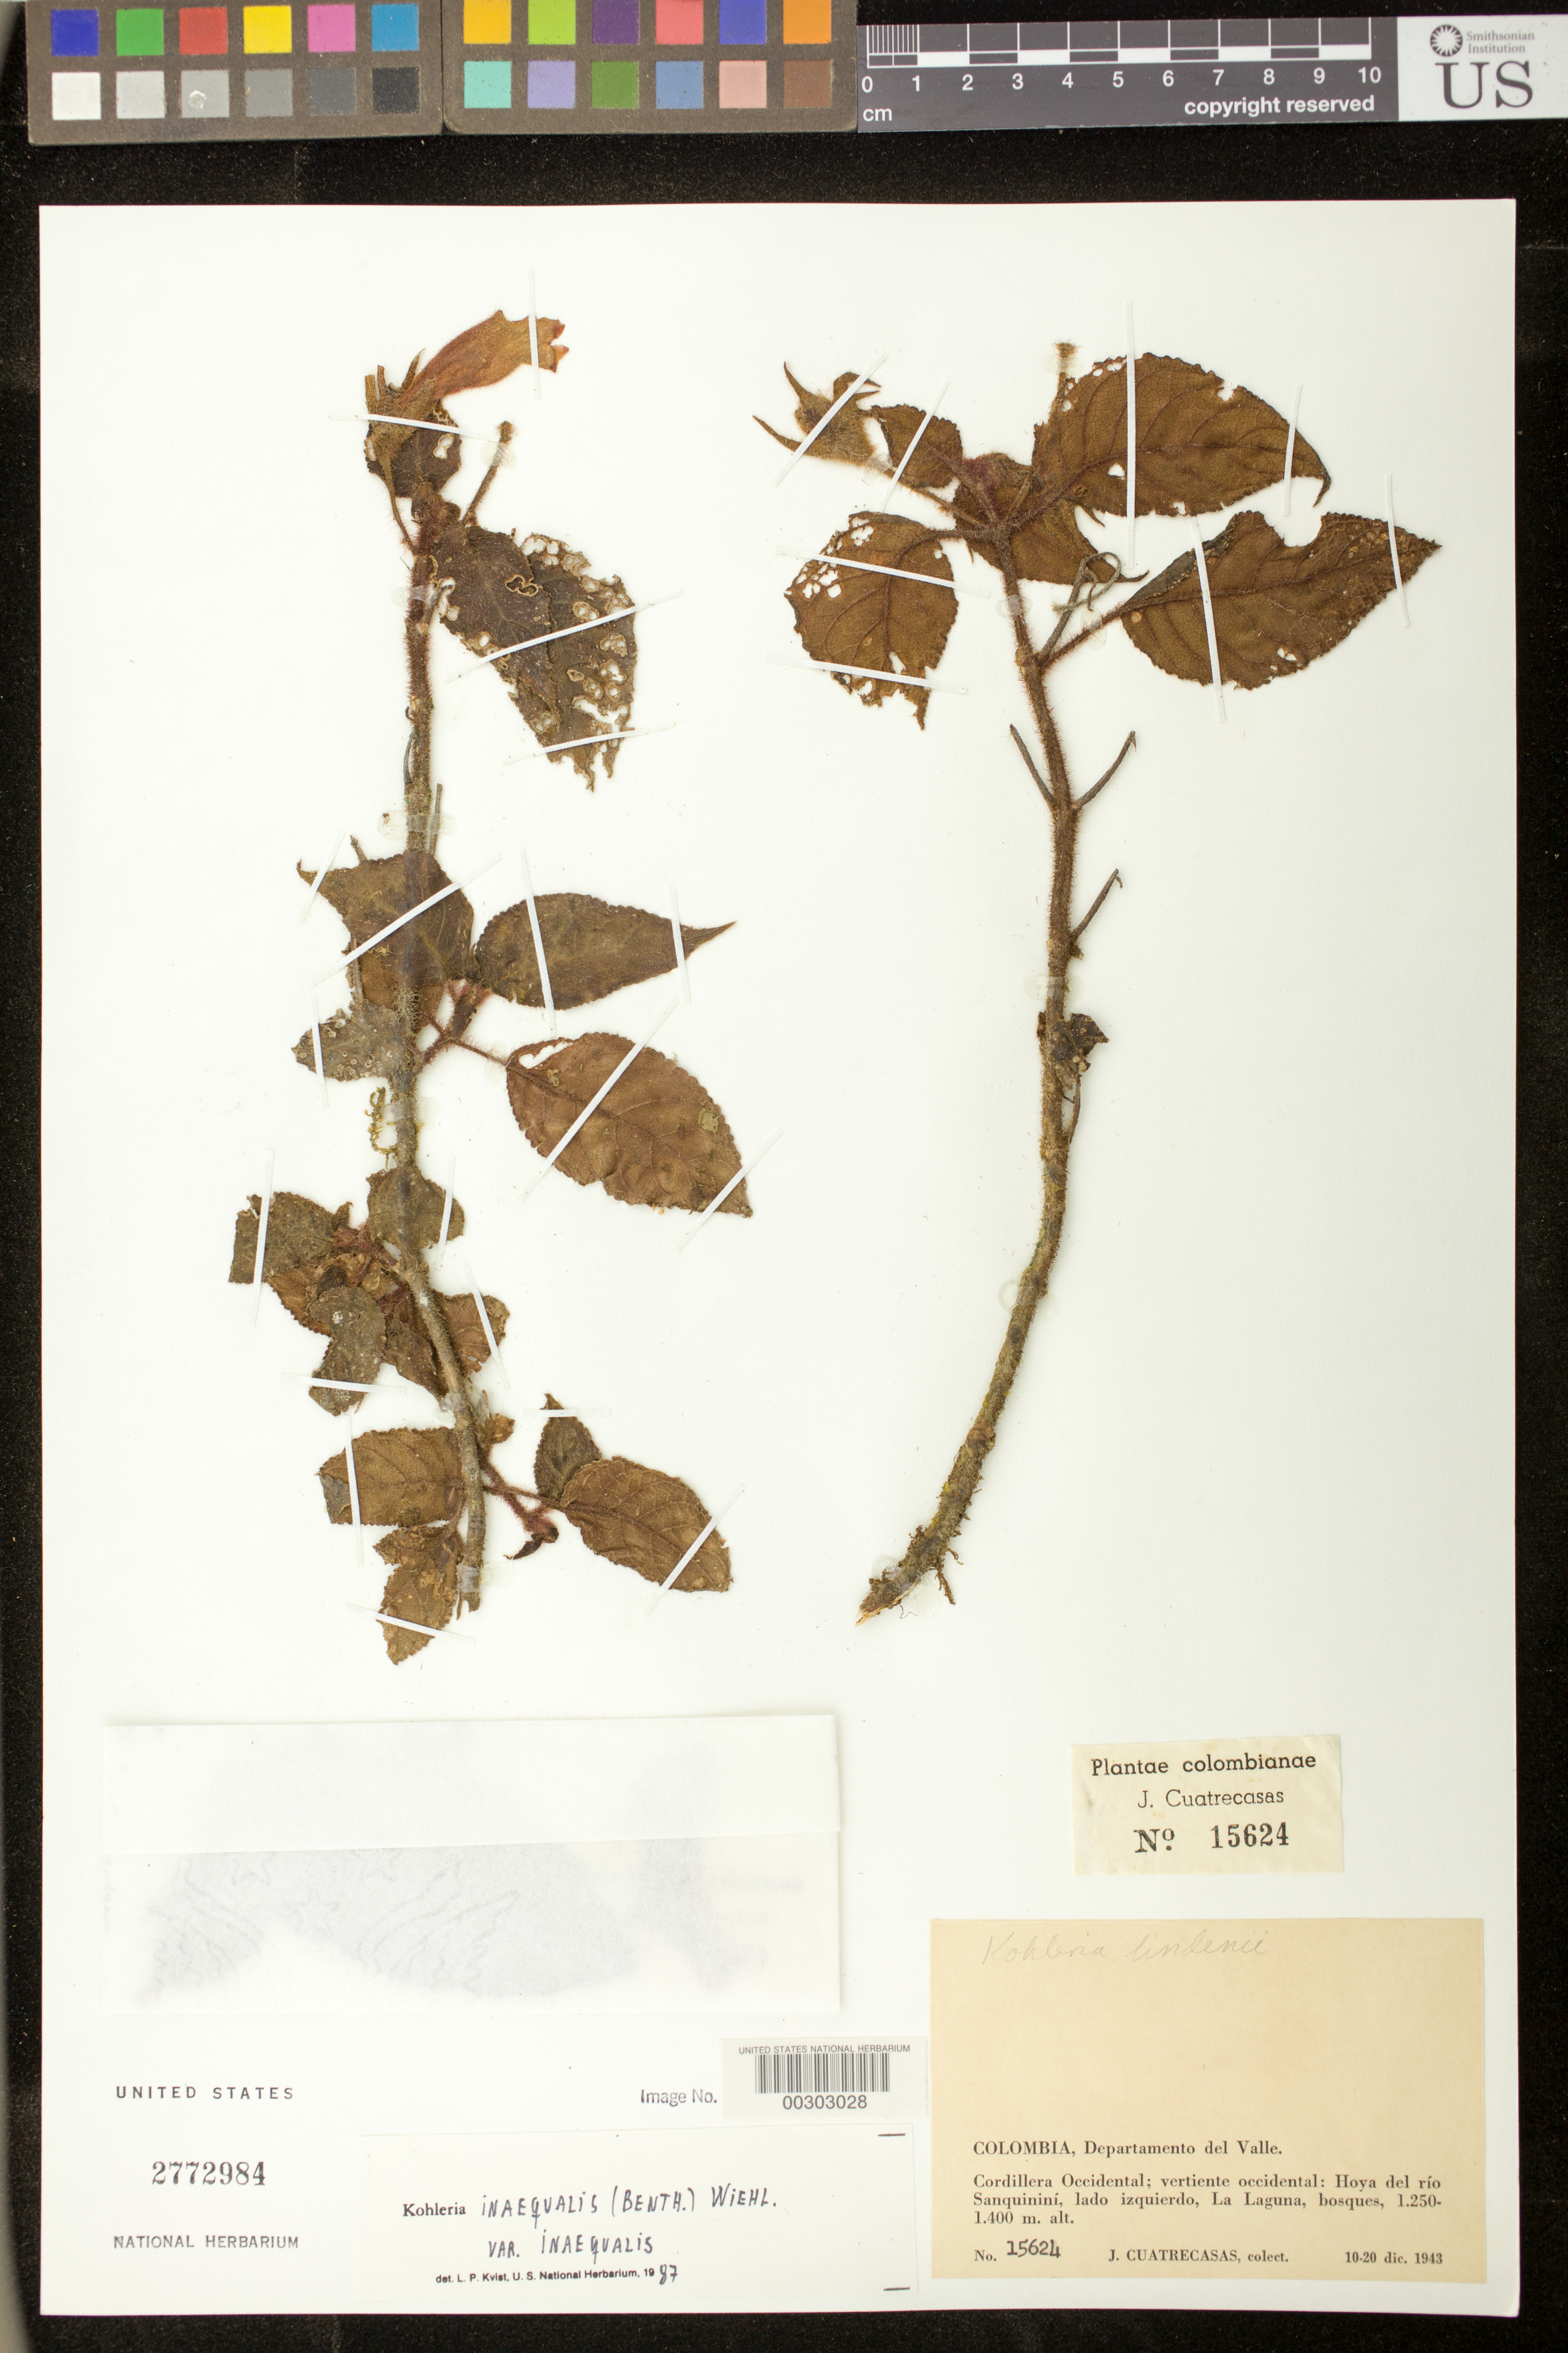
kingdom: Plantae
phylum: Tracheophyta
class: Magnoliopsida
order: Lamiales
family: Gesneriaceae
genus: Kohleria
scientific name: Kohleria inaequalis var. inaequalis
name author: (Benth.) Wiehler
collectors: J. Cuatrecasas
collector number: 15624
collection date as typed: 10-20 Dec 1943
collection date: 1943-12-10/1943-12-20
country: Colombia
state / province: Valle del Cauca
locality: Cordillera Occidental, western slope, valley of Rio Sanquinini, left bank, La Laguna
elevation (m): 1250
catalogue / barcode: US 2772984